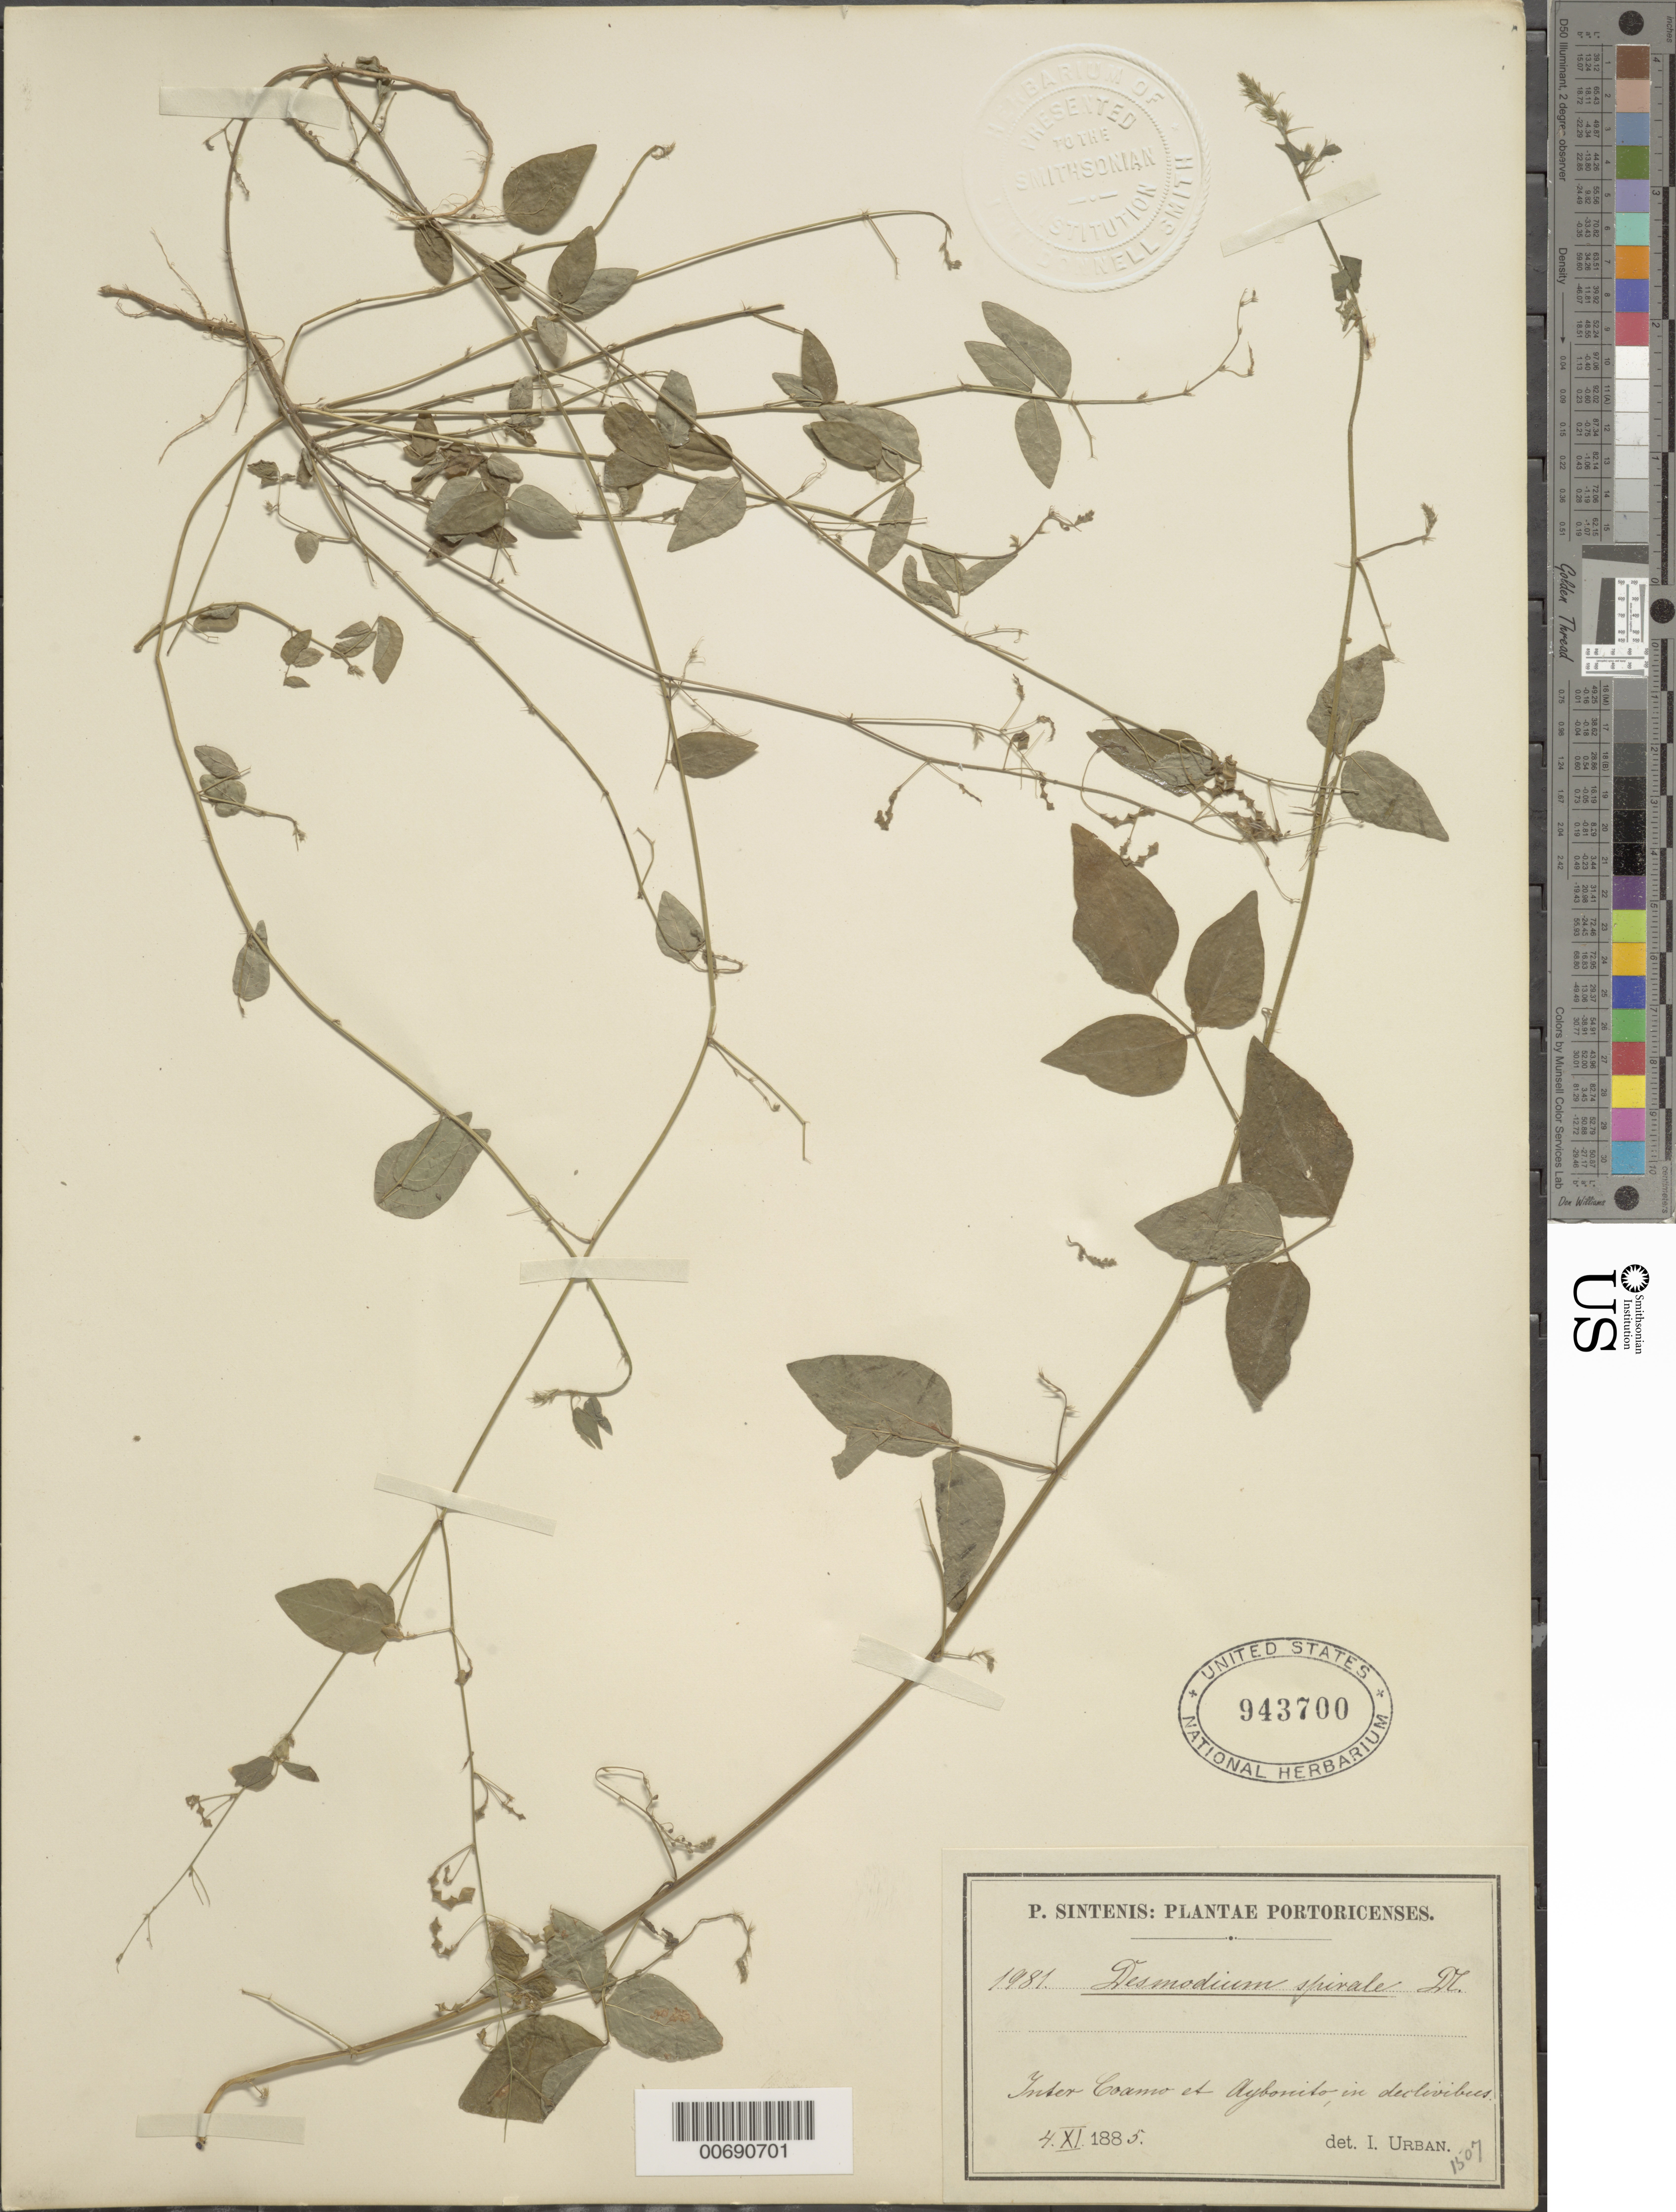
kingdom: Plantae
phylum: Tracheophyta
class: Magnoliopsida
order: Fabales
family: Fabaceae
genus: Desmodium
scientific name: Desmodium procumbens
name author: (Mill.) Hitchc.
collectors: P. Sintenis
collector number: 1981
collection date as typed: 04 Nov 1885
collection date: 1885-11-04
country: Puerto Rico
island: Greater Antilles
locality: Inter Coamo et Aybonito.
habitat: in declivibus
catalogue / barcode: US 943700